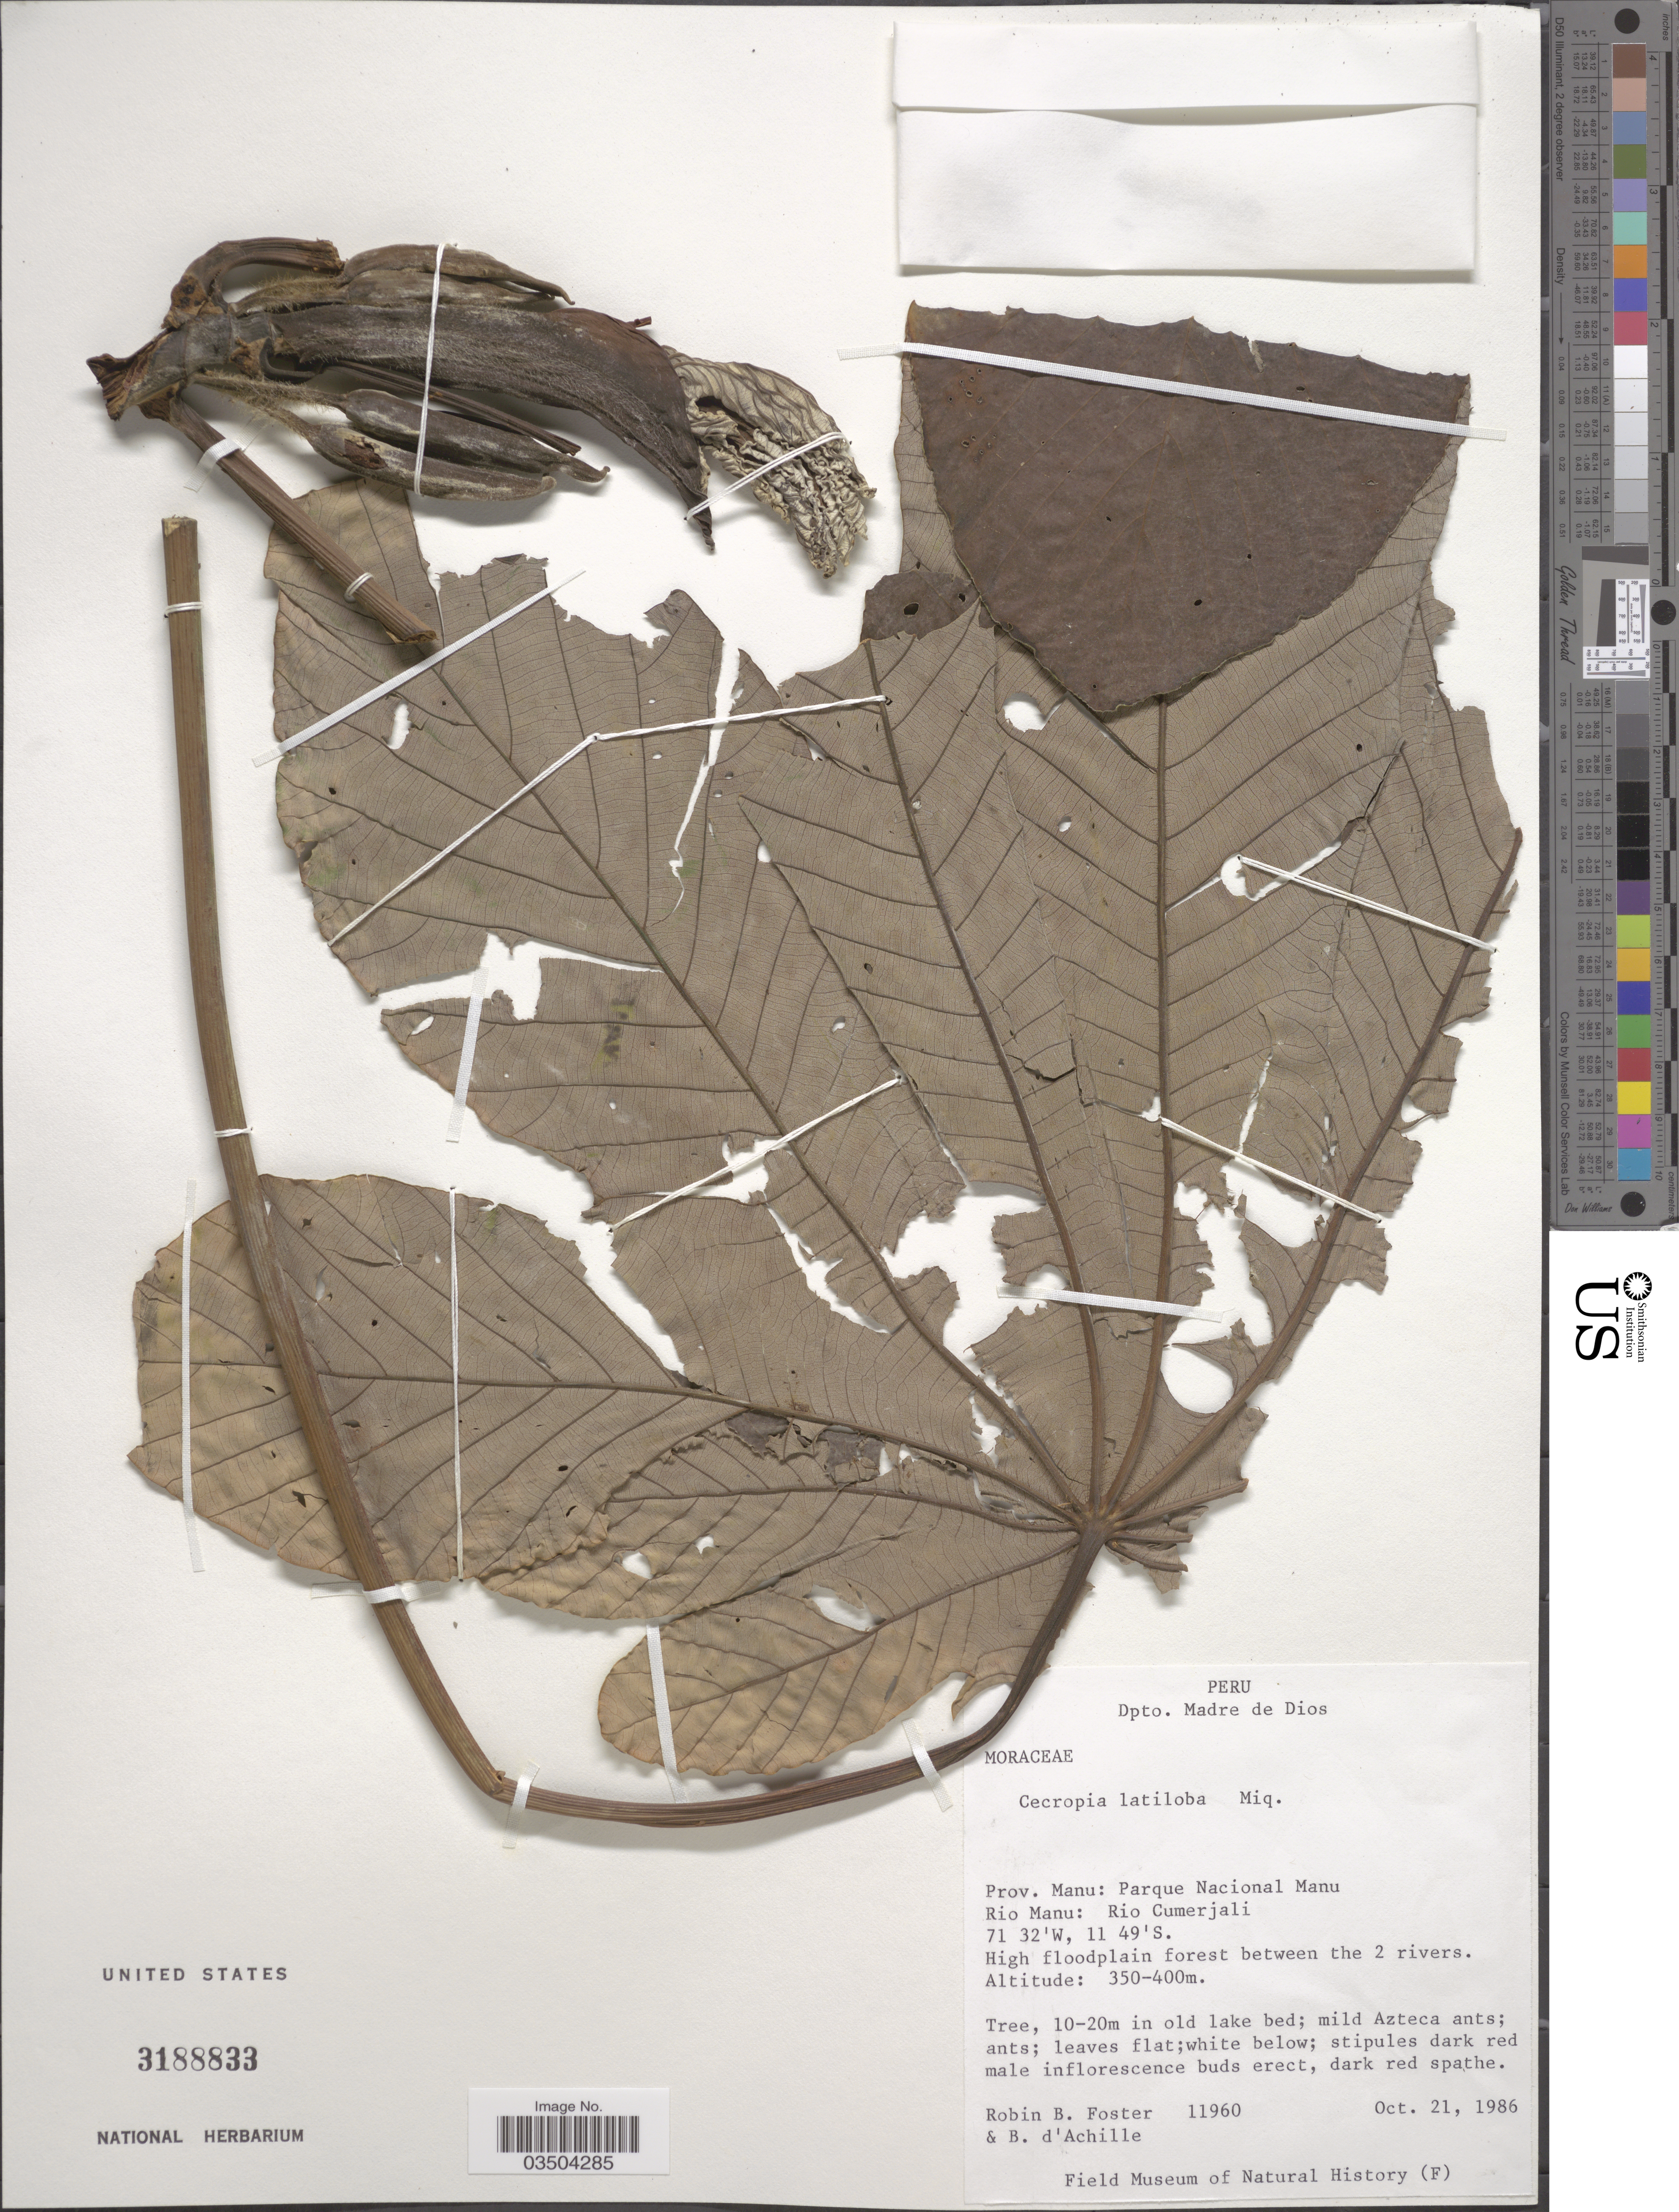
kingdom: Plantae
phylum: Tracheophyta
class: Magnoliopsida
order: Rosales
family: Urticaceae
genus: Cecropia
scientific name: Cecropia latiloba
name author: Miq.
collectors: R. B. Foster & B. d'Achille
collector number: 11960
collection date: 1986-10-21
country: Peru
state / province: Madre de Dios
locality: Dpto. Madre de Dios. Prov. Manu: Parque Nacional Manu. Rio Manu: Rio Cumerjali.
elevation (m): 350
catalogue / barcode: US 3188833